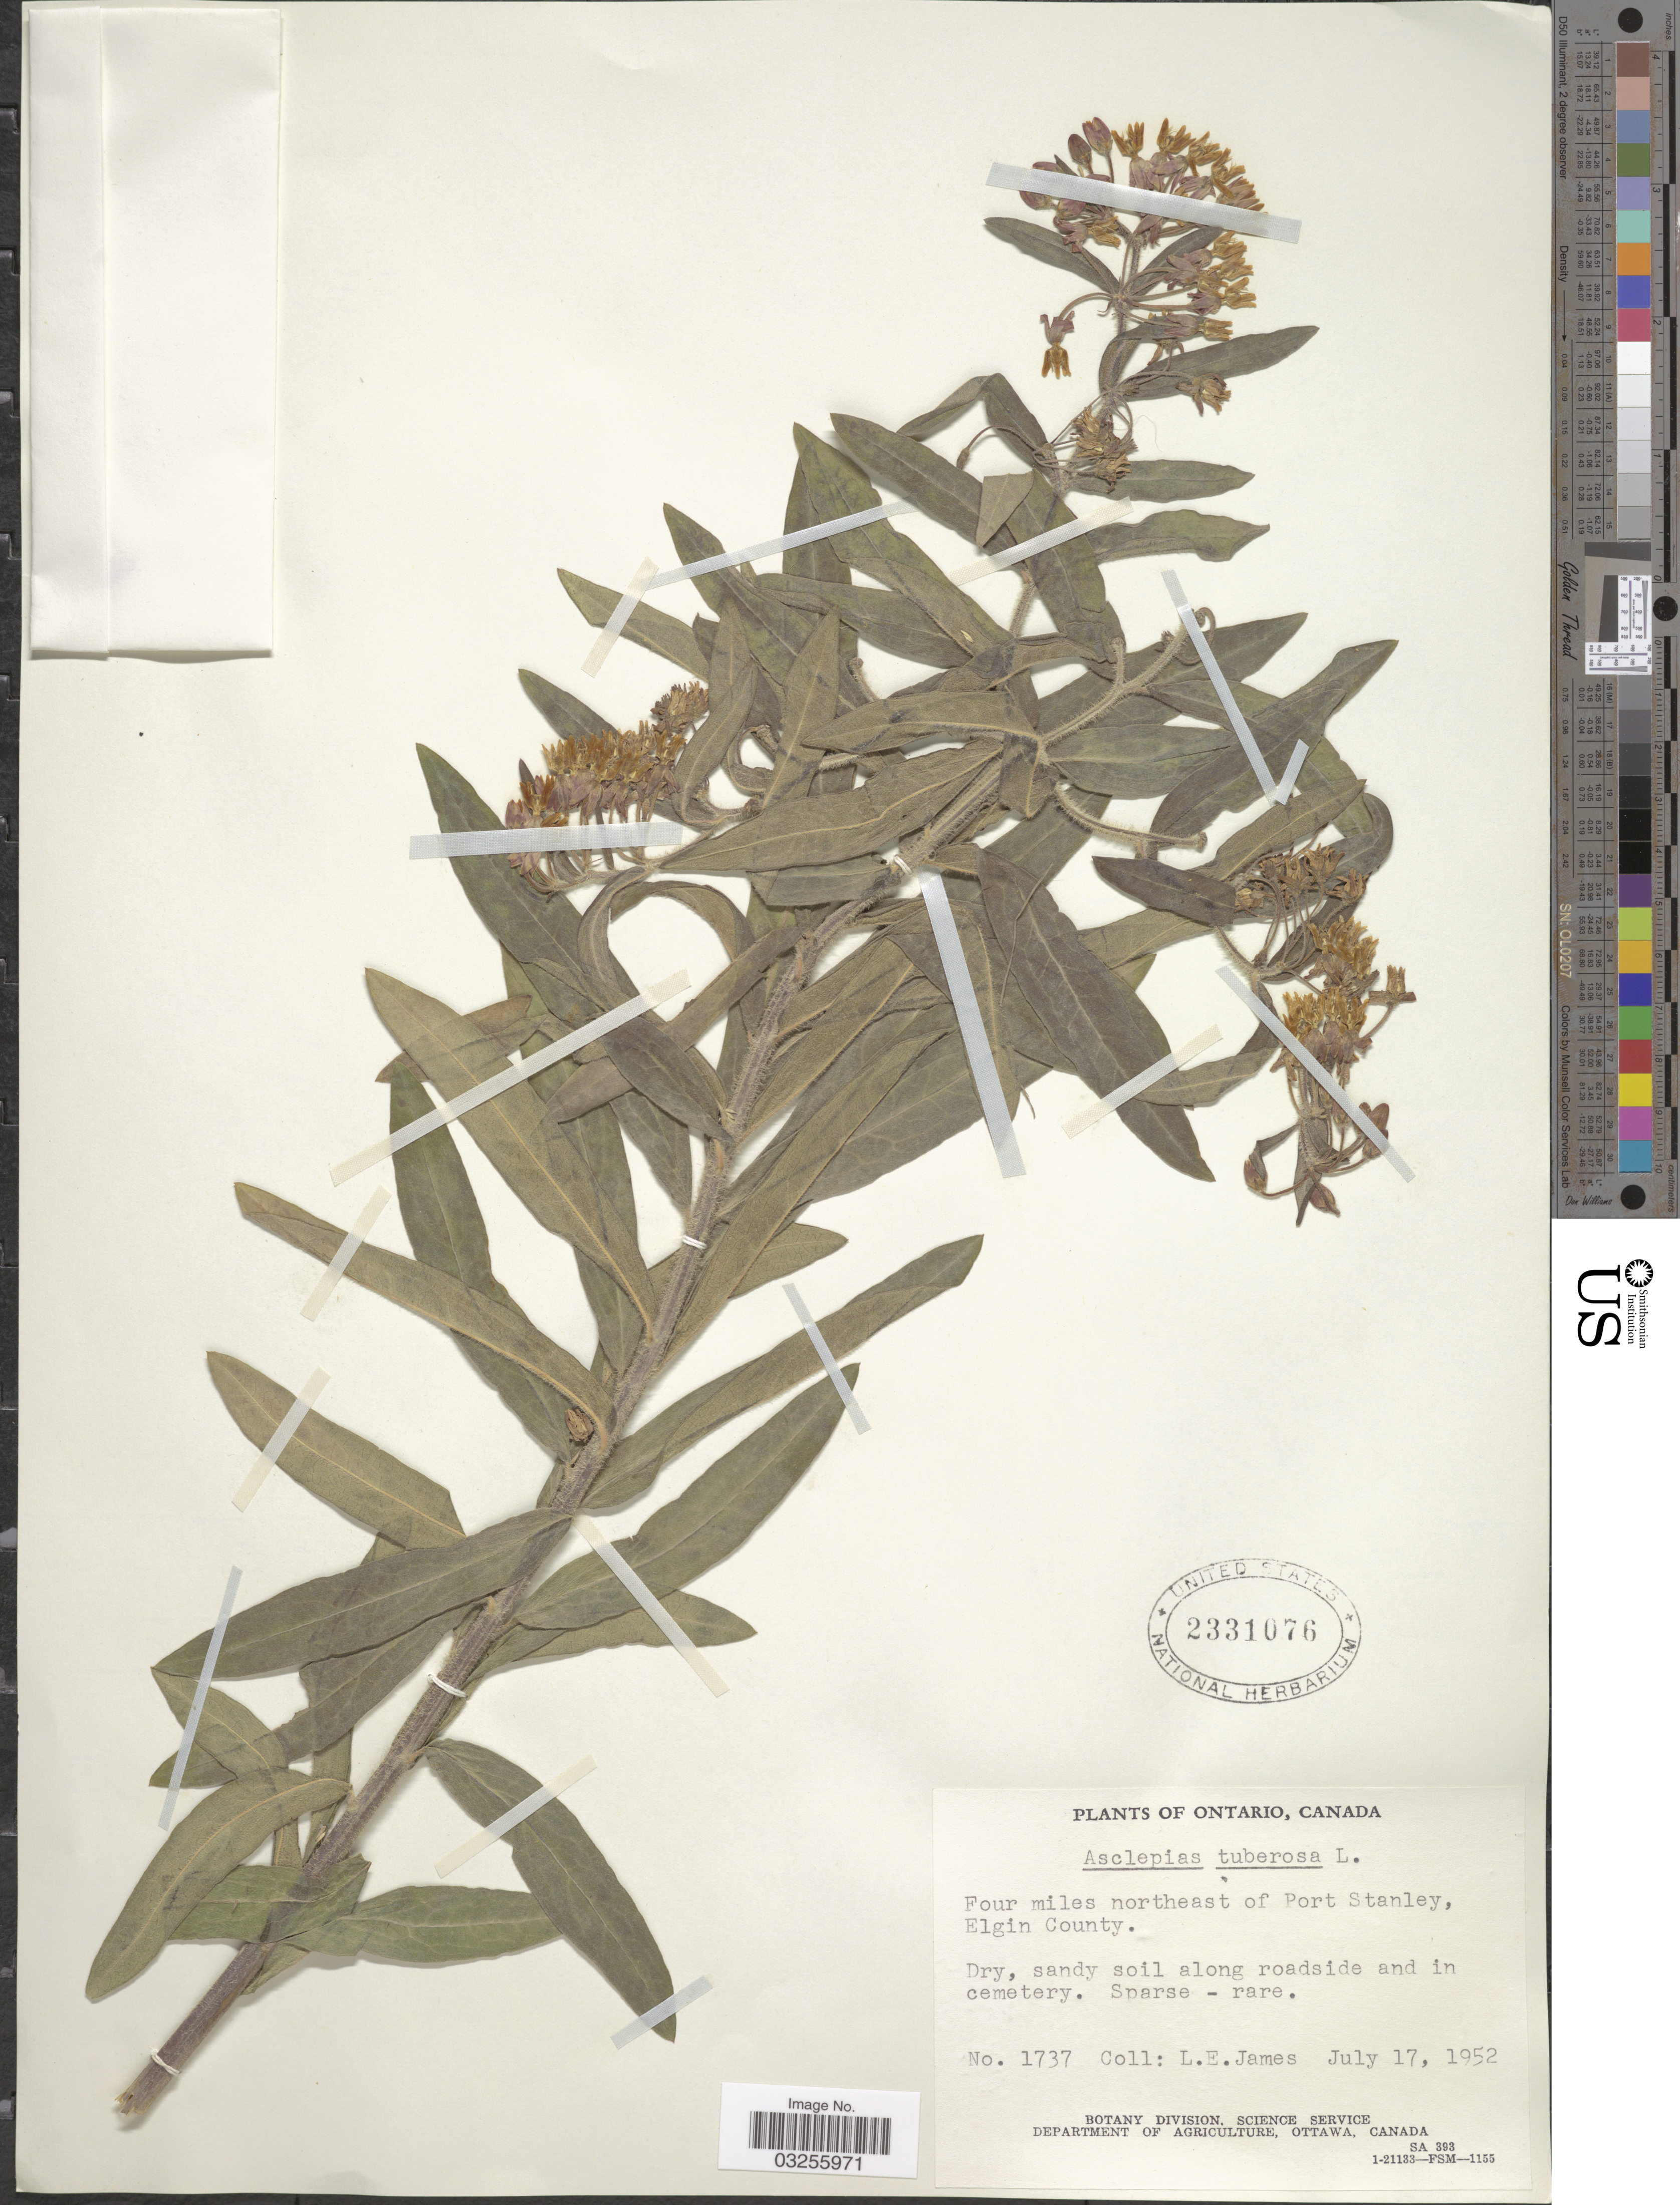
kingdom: Plantae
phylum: Tracheophyta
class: Magnoliopsida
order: Gentianales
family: Apocynaceae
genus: Asclepias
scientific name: Asclepias tuberosa subsp. tuberosa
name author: L.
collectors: L. E. James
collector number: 1737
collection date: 1952-07-17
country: Canada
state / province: Ontario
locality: Four miles northeast of Port Stanley, Elgin County.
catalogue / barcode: US 2331076